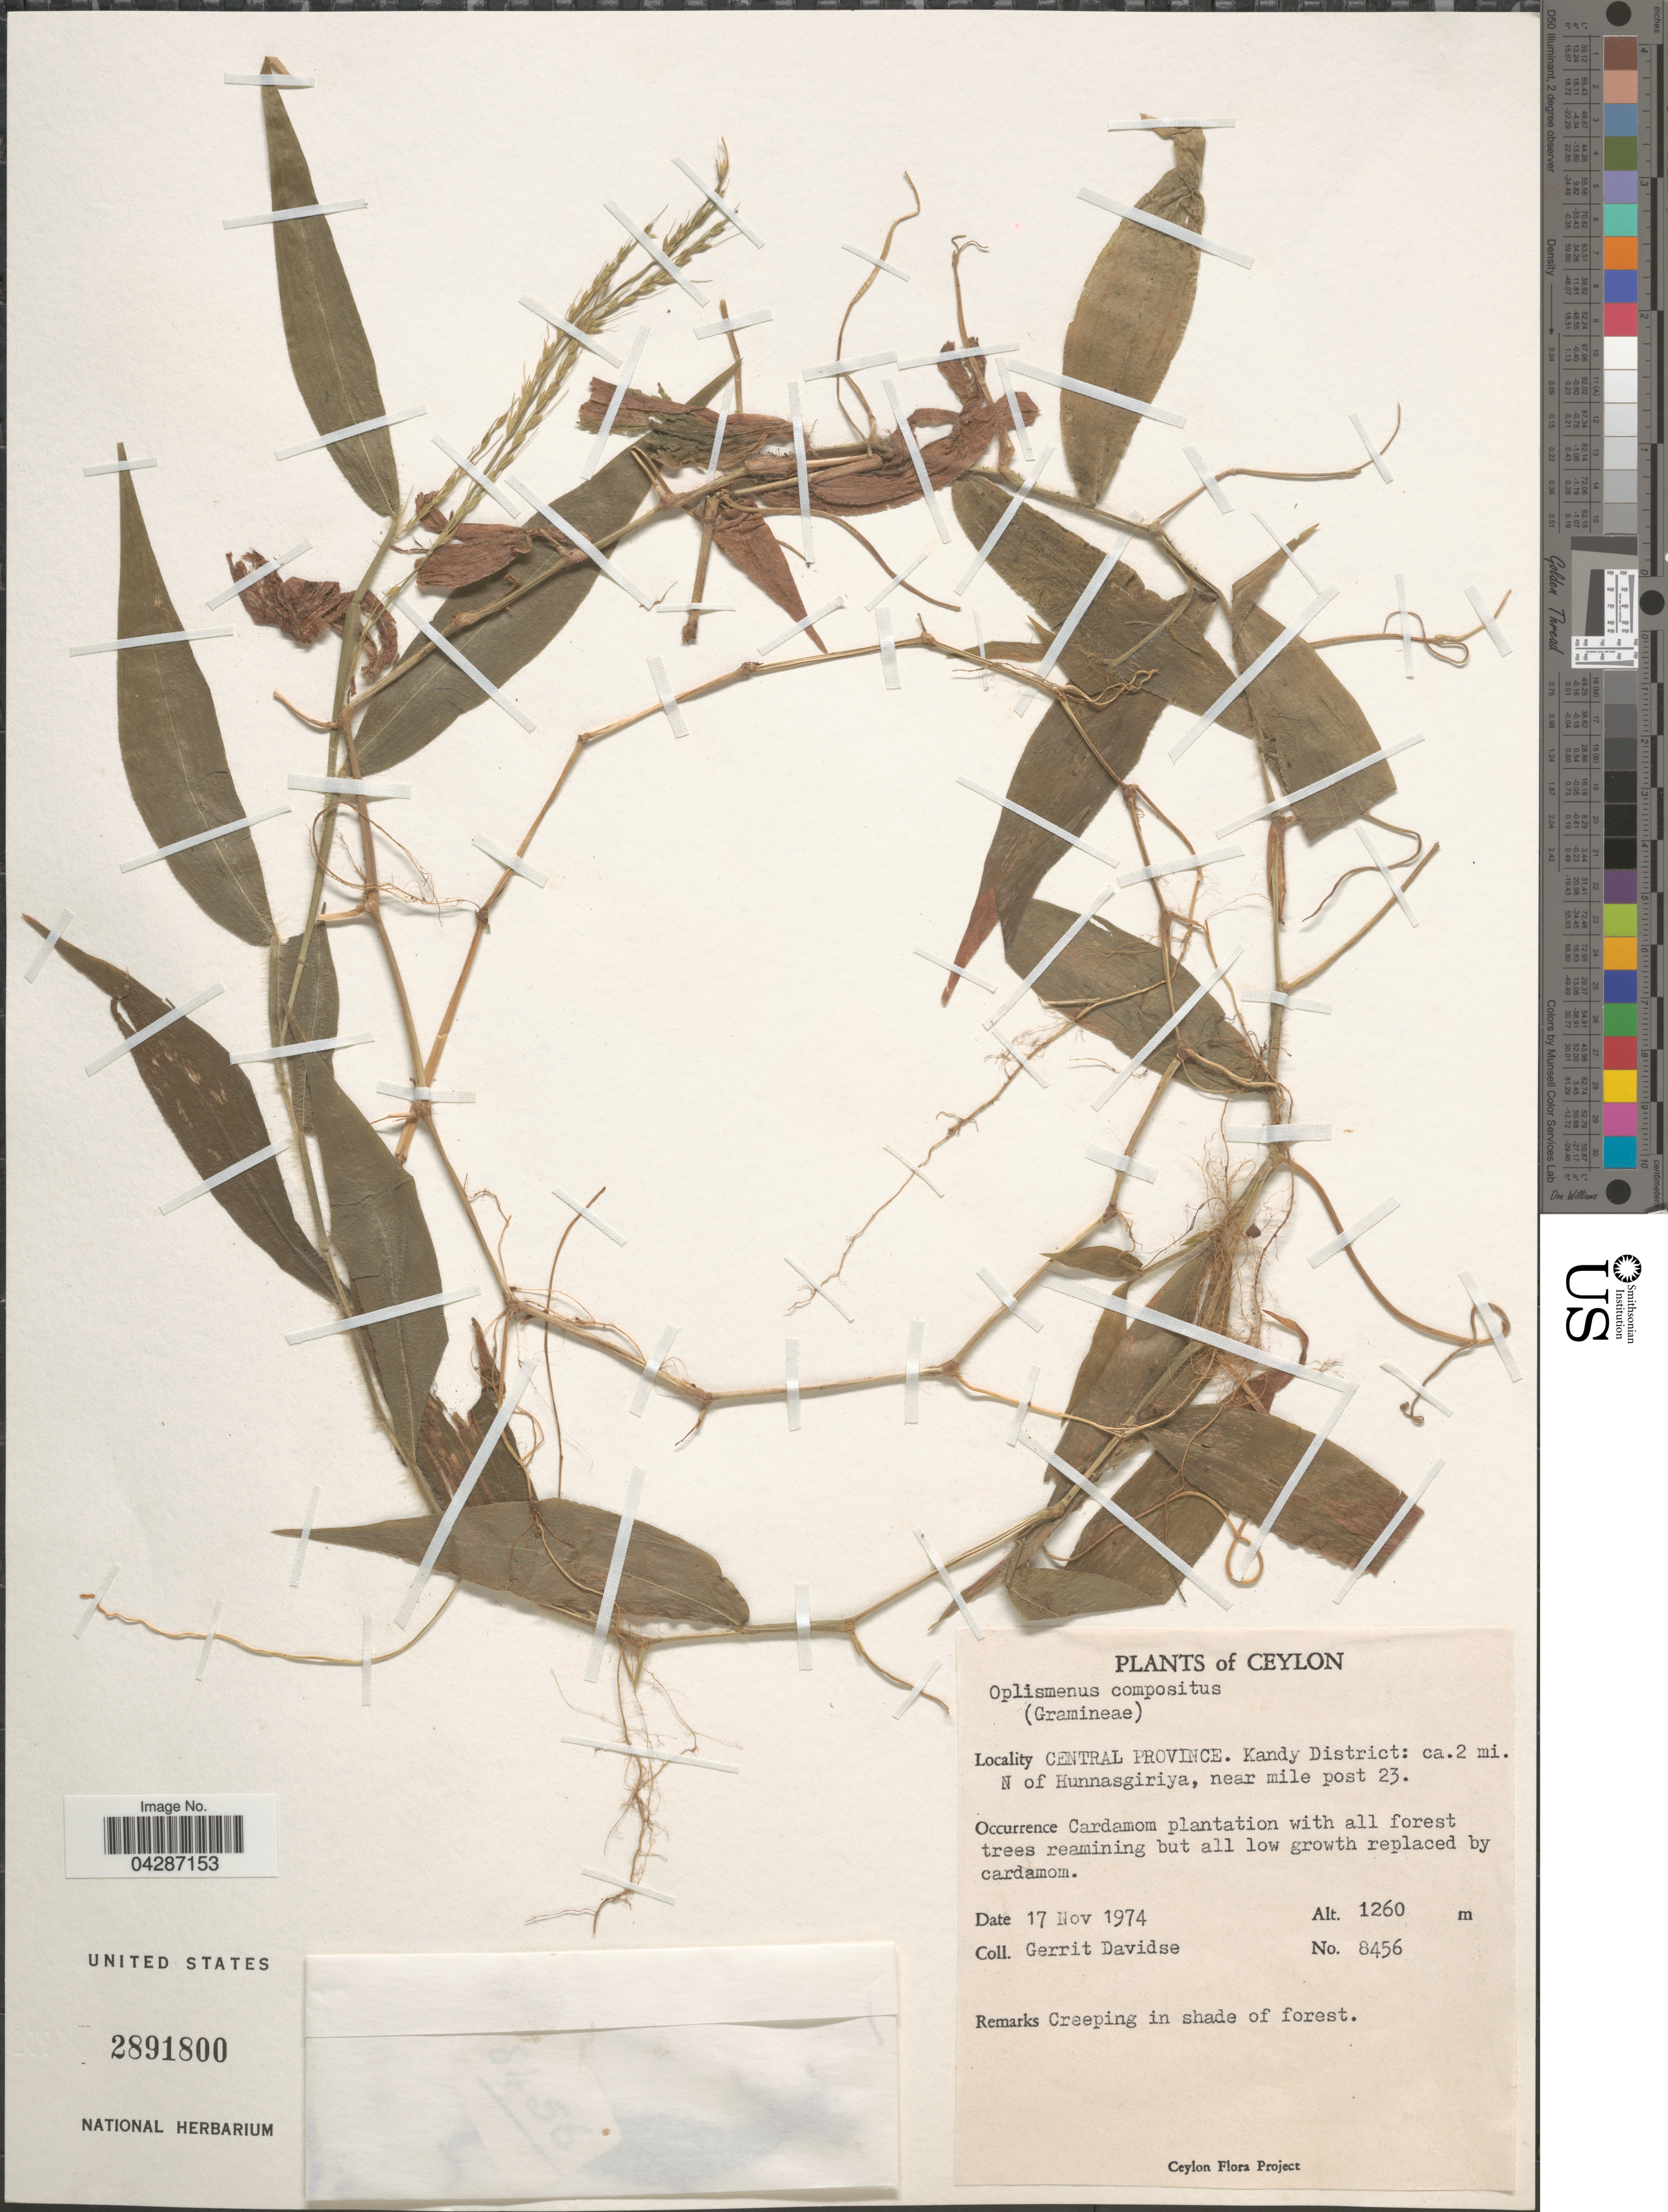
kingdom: Plantae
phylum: Tracheophyta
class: Liliopsida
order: Poales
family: Poaceae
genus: Oplismenus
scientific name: Oplismenus compositus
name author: (L.) P. Beauv.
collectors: G. Davidse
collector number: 8456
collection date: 1974-11-17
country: Sri Lanka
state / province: Central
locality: Ceylon. Kandy District: ca.2 mi. N of Hunnasgiriya, near mile post 23.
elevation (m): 1260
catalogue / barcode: US 2891800